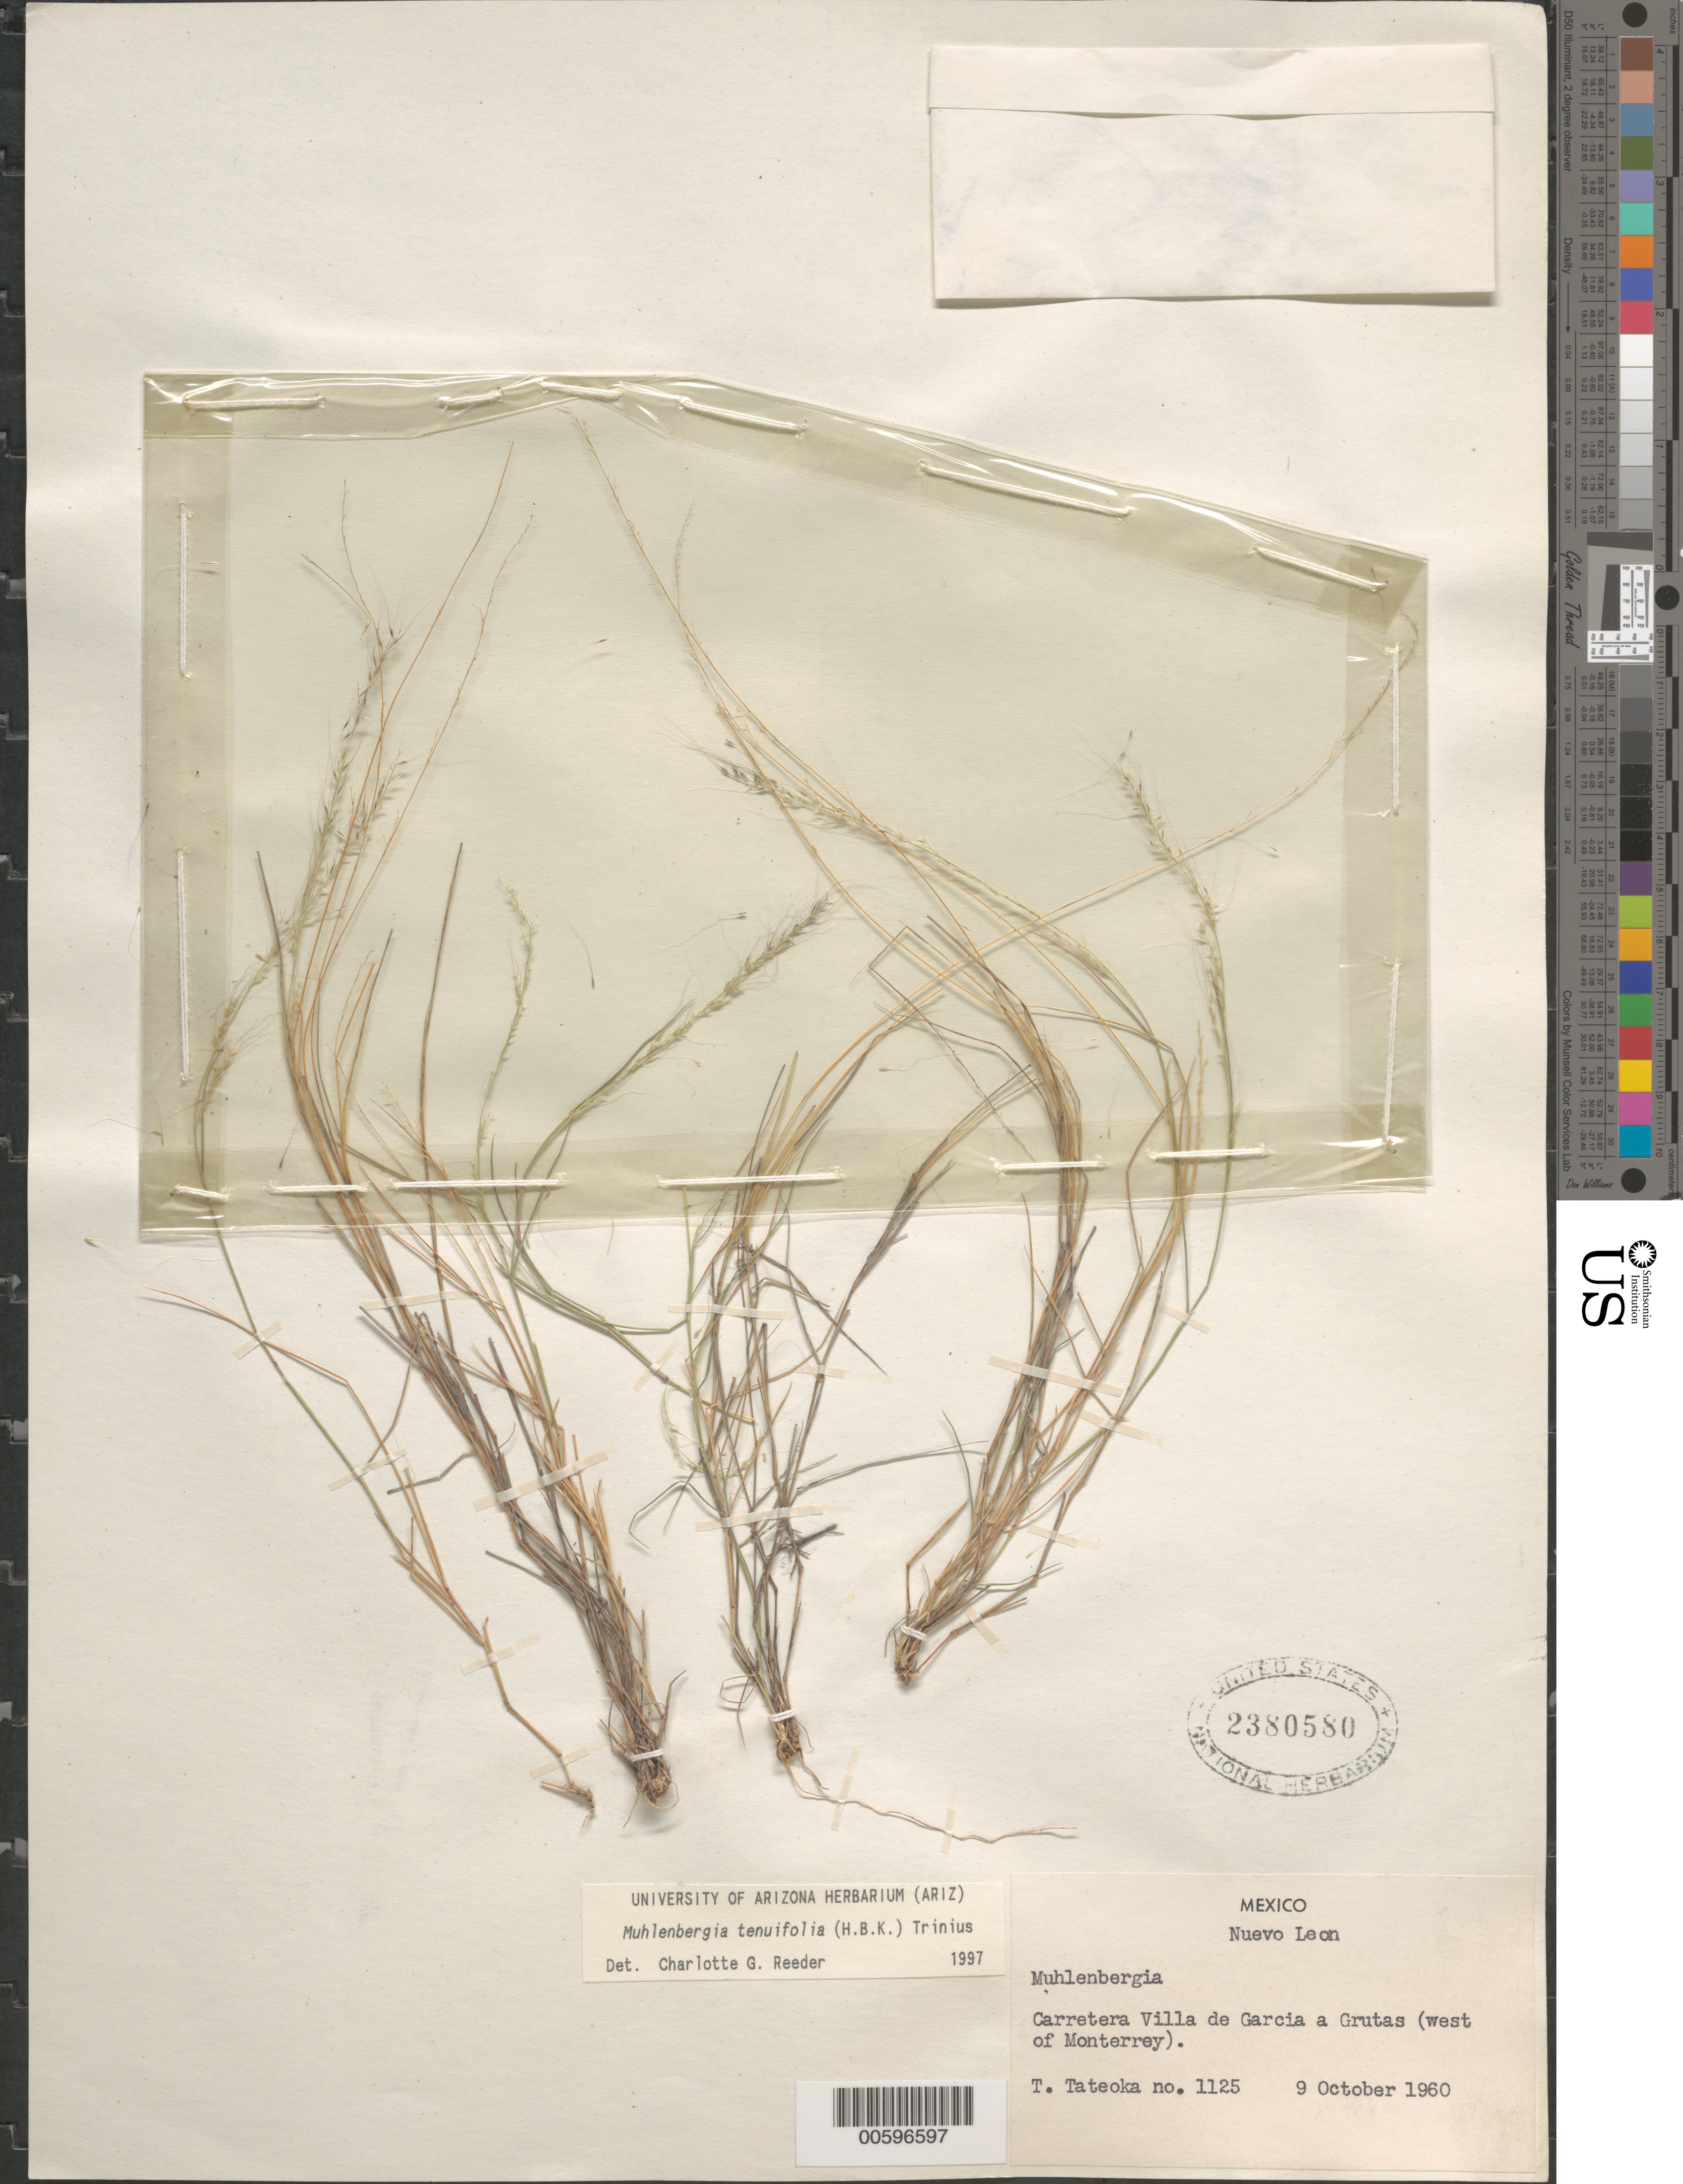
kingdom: Plantae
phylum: Tracheophyta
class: Liliopsida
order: Poales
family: Poaceae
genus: Muhlenbergia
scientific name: Muhlenbergia tenuifolia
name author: (Kunth) Kunth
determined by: Reeder, C. G., (ARIZ)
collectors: T. Tateoka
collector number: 1125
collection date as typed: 9 Oct 1960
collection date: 1960-10-09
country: Mexico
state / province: Nuevo León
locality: Carretera Villa de Garcia a Grutas (W of Monterrey).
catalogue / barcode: US 2380580